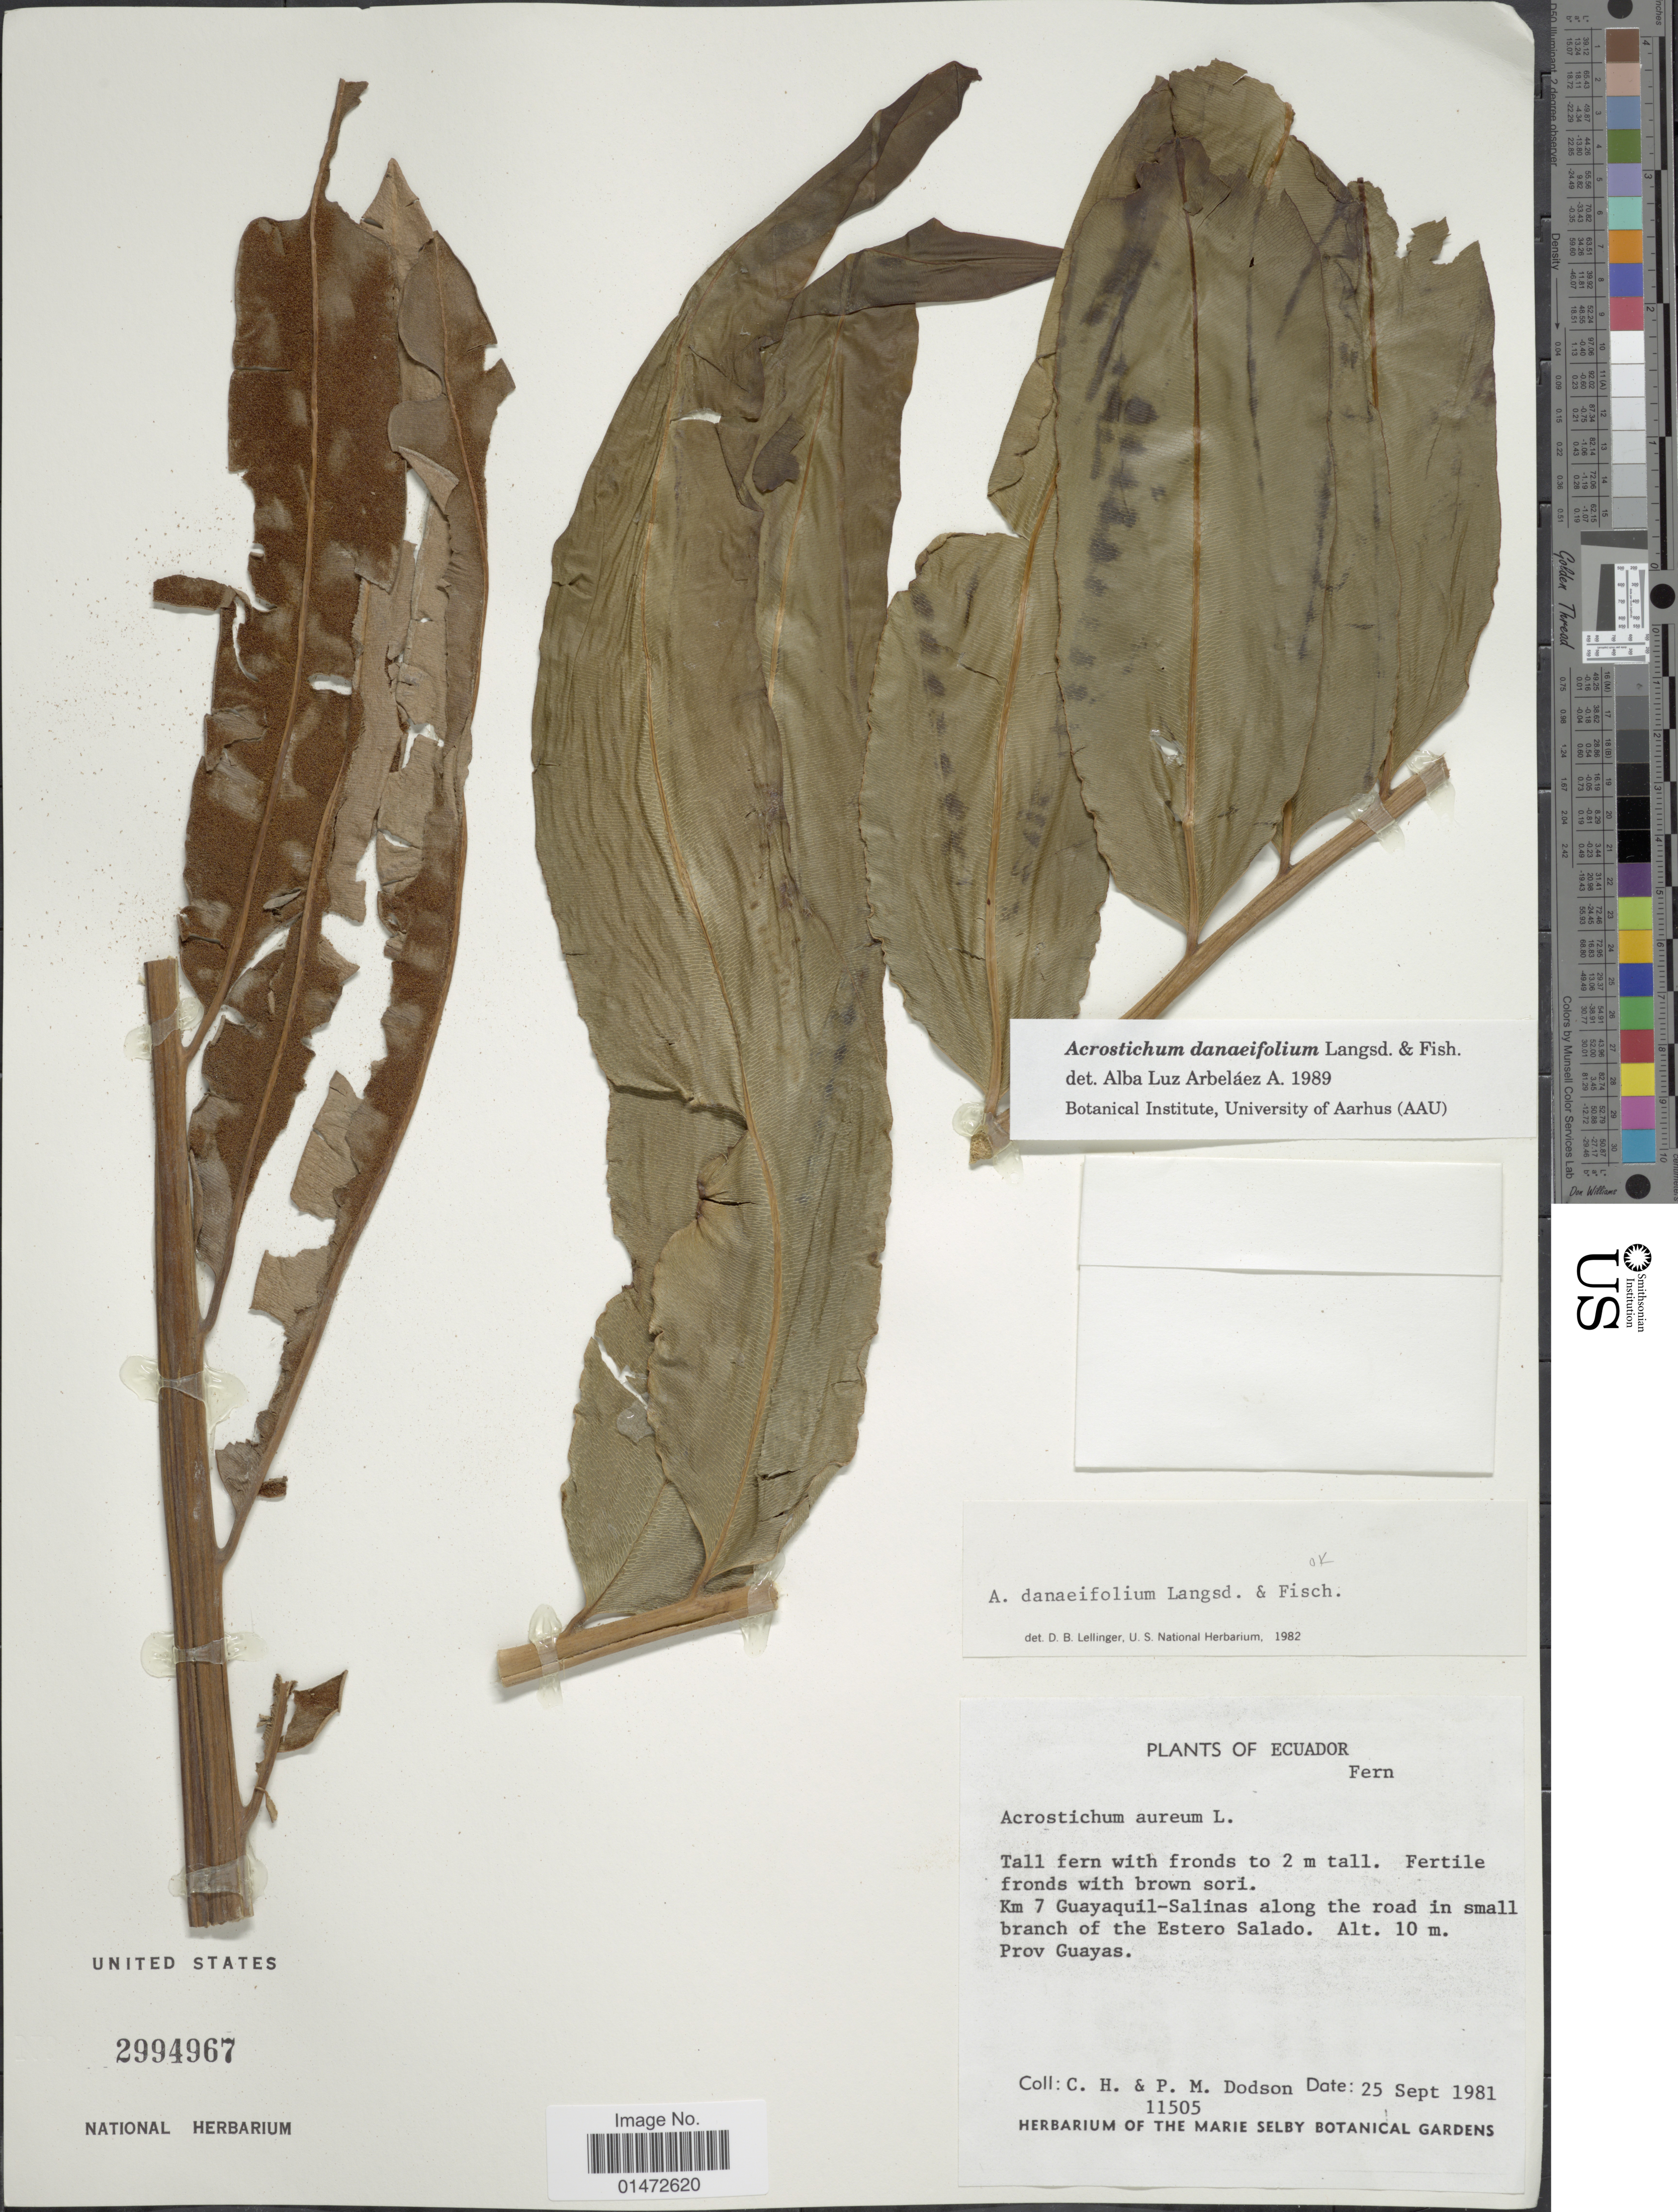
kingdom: Plantae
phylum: Tracheophyta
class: Polypodiopsida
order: Polypodiales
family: Pteridaceae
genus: Acrostichum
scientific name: Acrostichum danaeifolium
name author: Langsd. & Fisch.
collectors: C. H. Dodson & P. M. Dodson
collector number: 11505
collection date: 1981-09-25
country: Ecuador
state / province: Guayas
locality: Km 7 Guayaquil - Salinas along the road in small branch of the Estero Salado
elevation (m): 10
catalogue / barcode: US 2994967